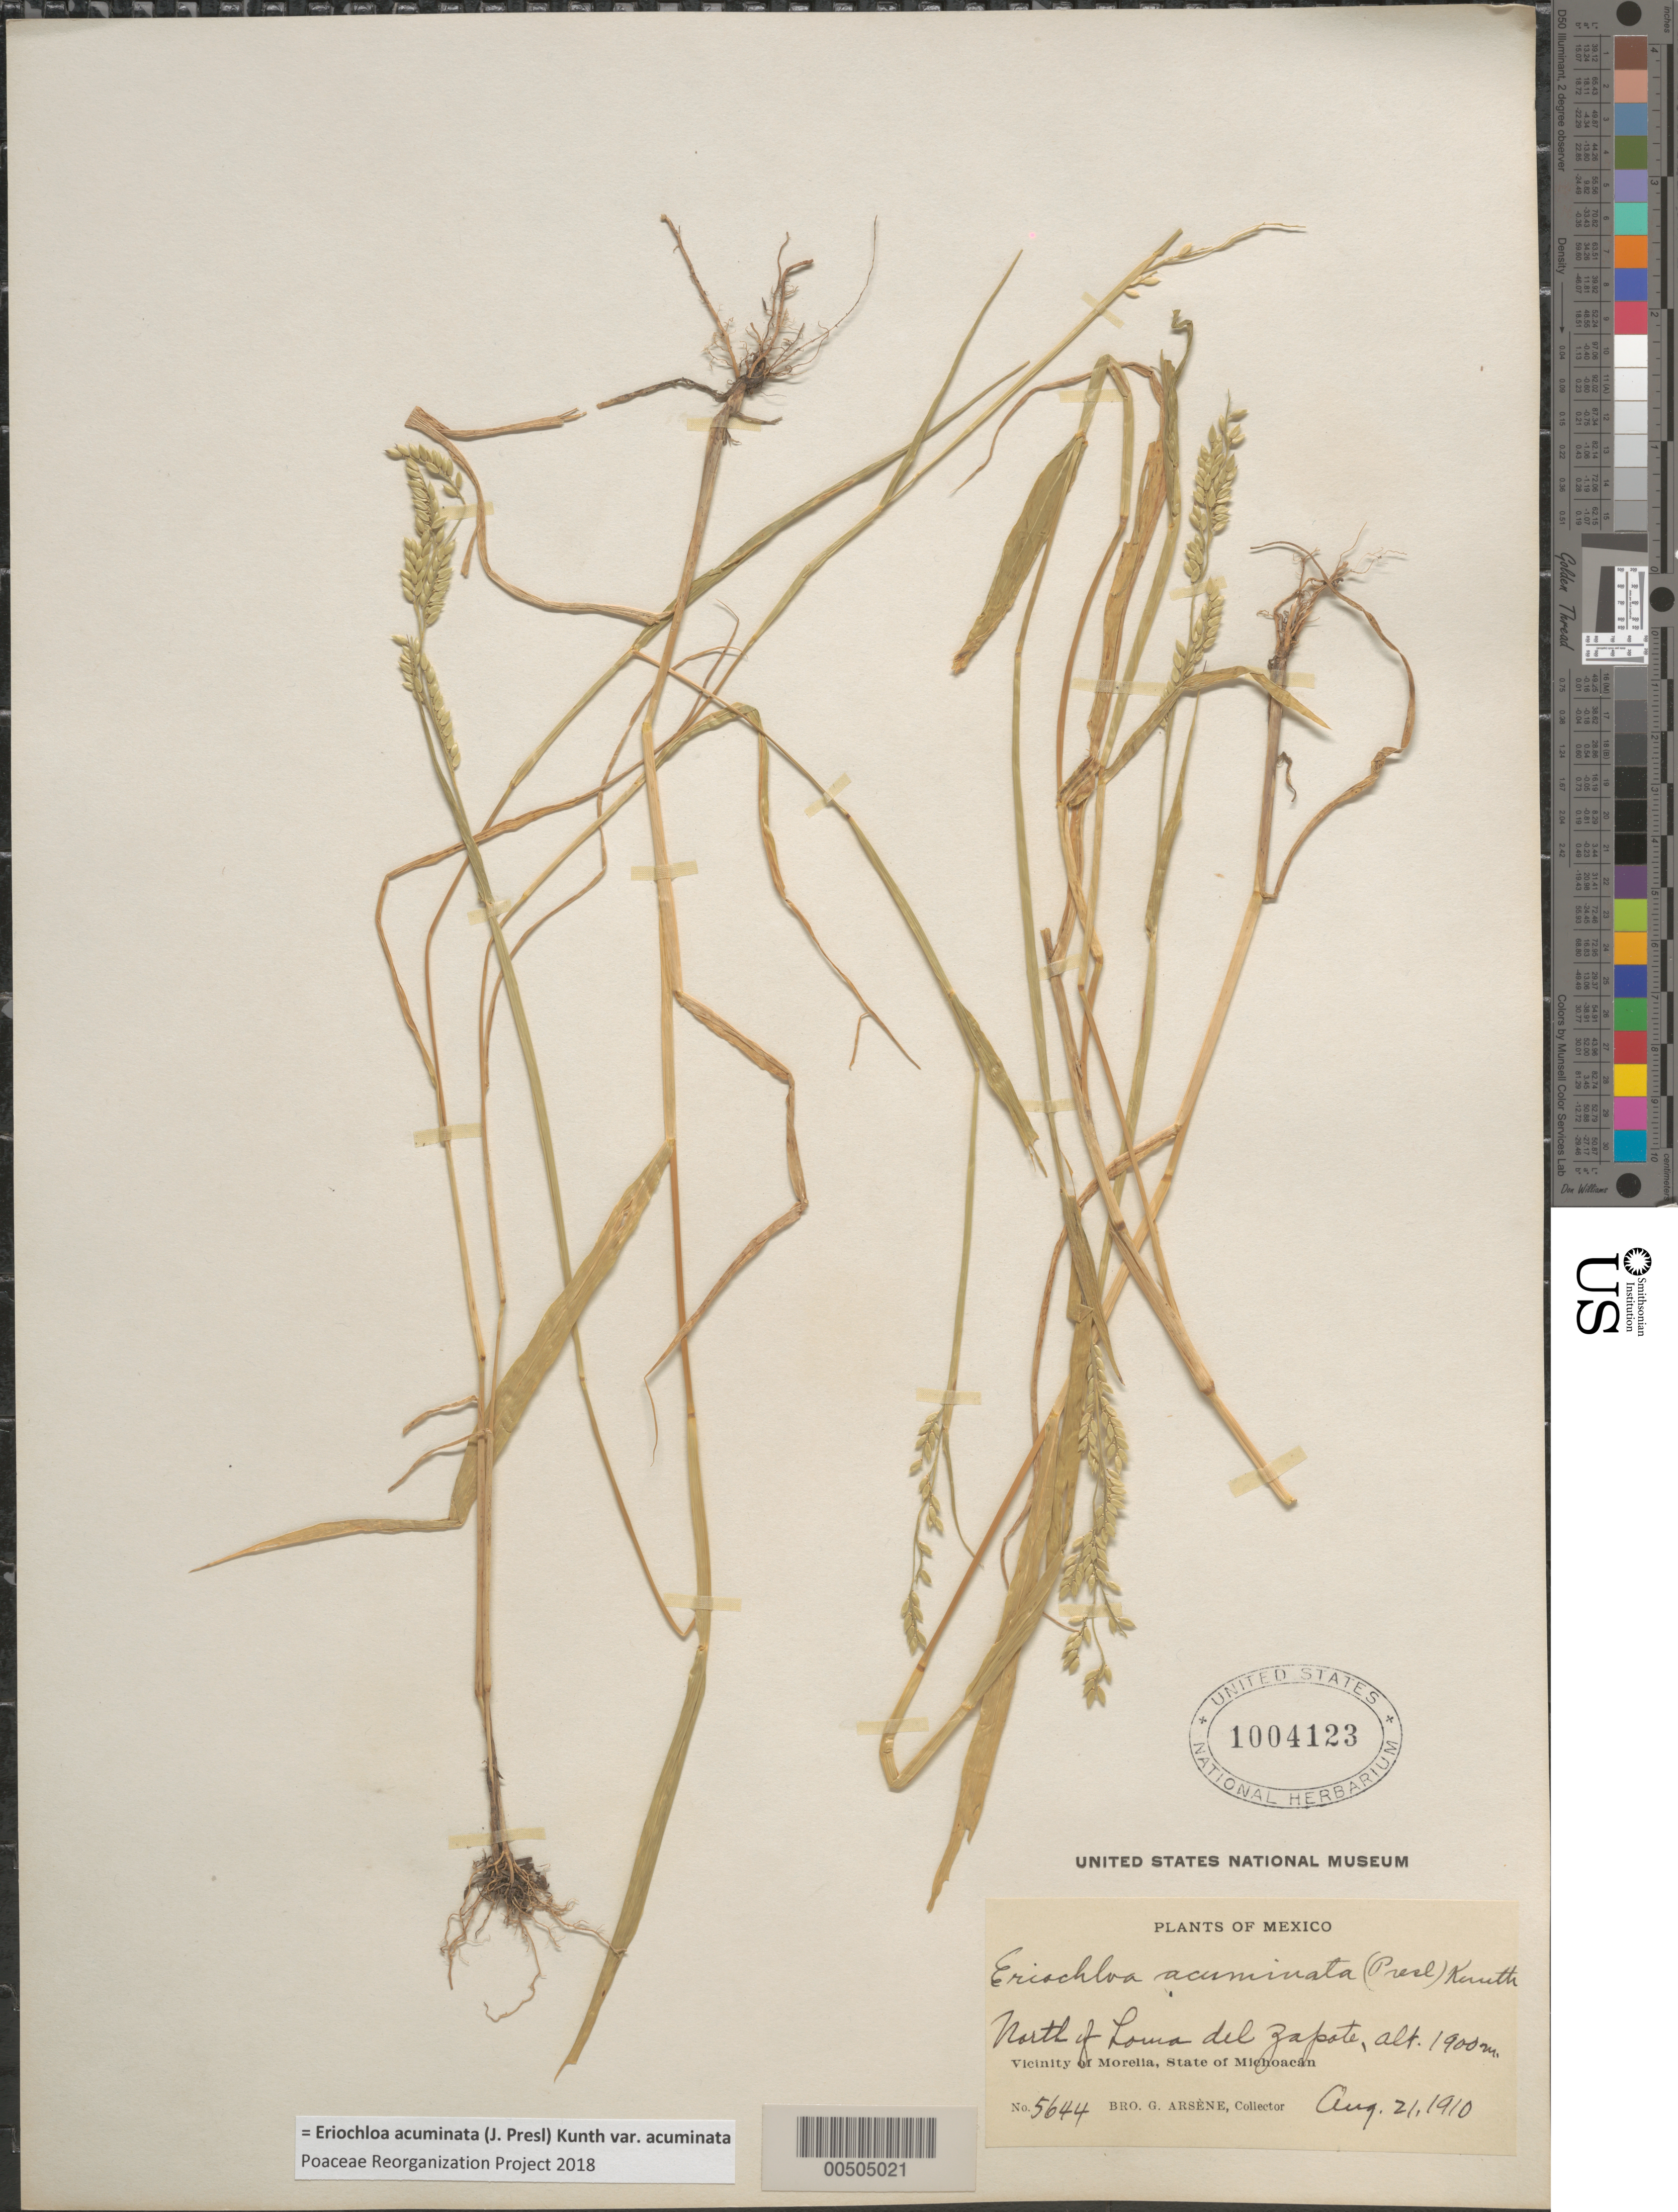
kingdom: Plantae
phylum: Tracheophyta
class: Liliopsida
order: Poales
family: Poaceae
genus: Eriochloa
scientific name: Eriochloa acuminata var. acuminata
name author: (J. Presl) Kunth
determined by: Poaceae Reorganization Project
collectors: Bro. G. Arsène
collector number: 5644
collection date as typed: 21 Aug 1910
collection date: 1910-08-21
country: Mexico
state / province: Michoacán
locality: Vicinity of Morelia, N of Loma del Zapote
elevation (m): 1900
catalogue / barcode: US 1004123